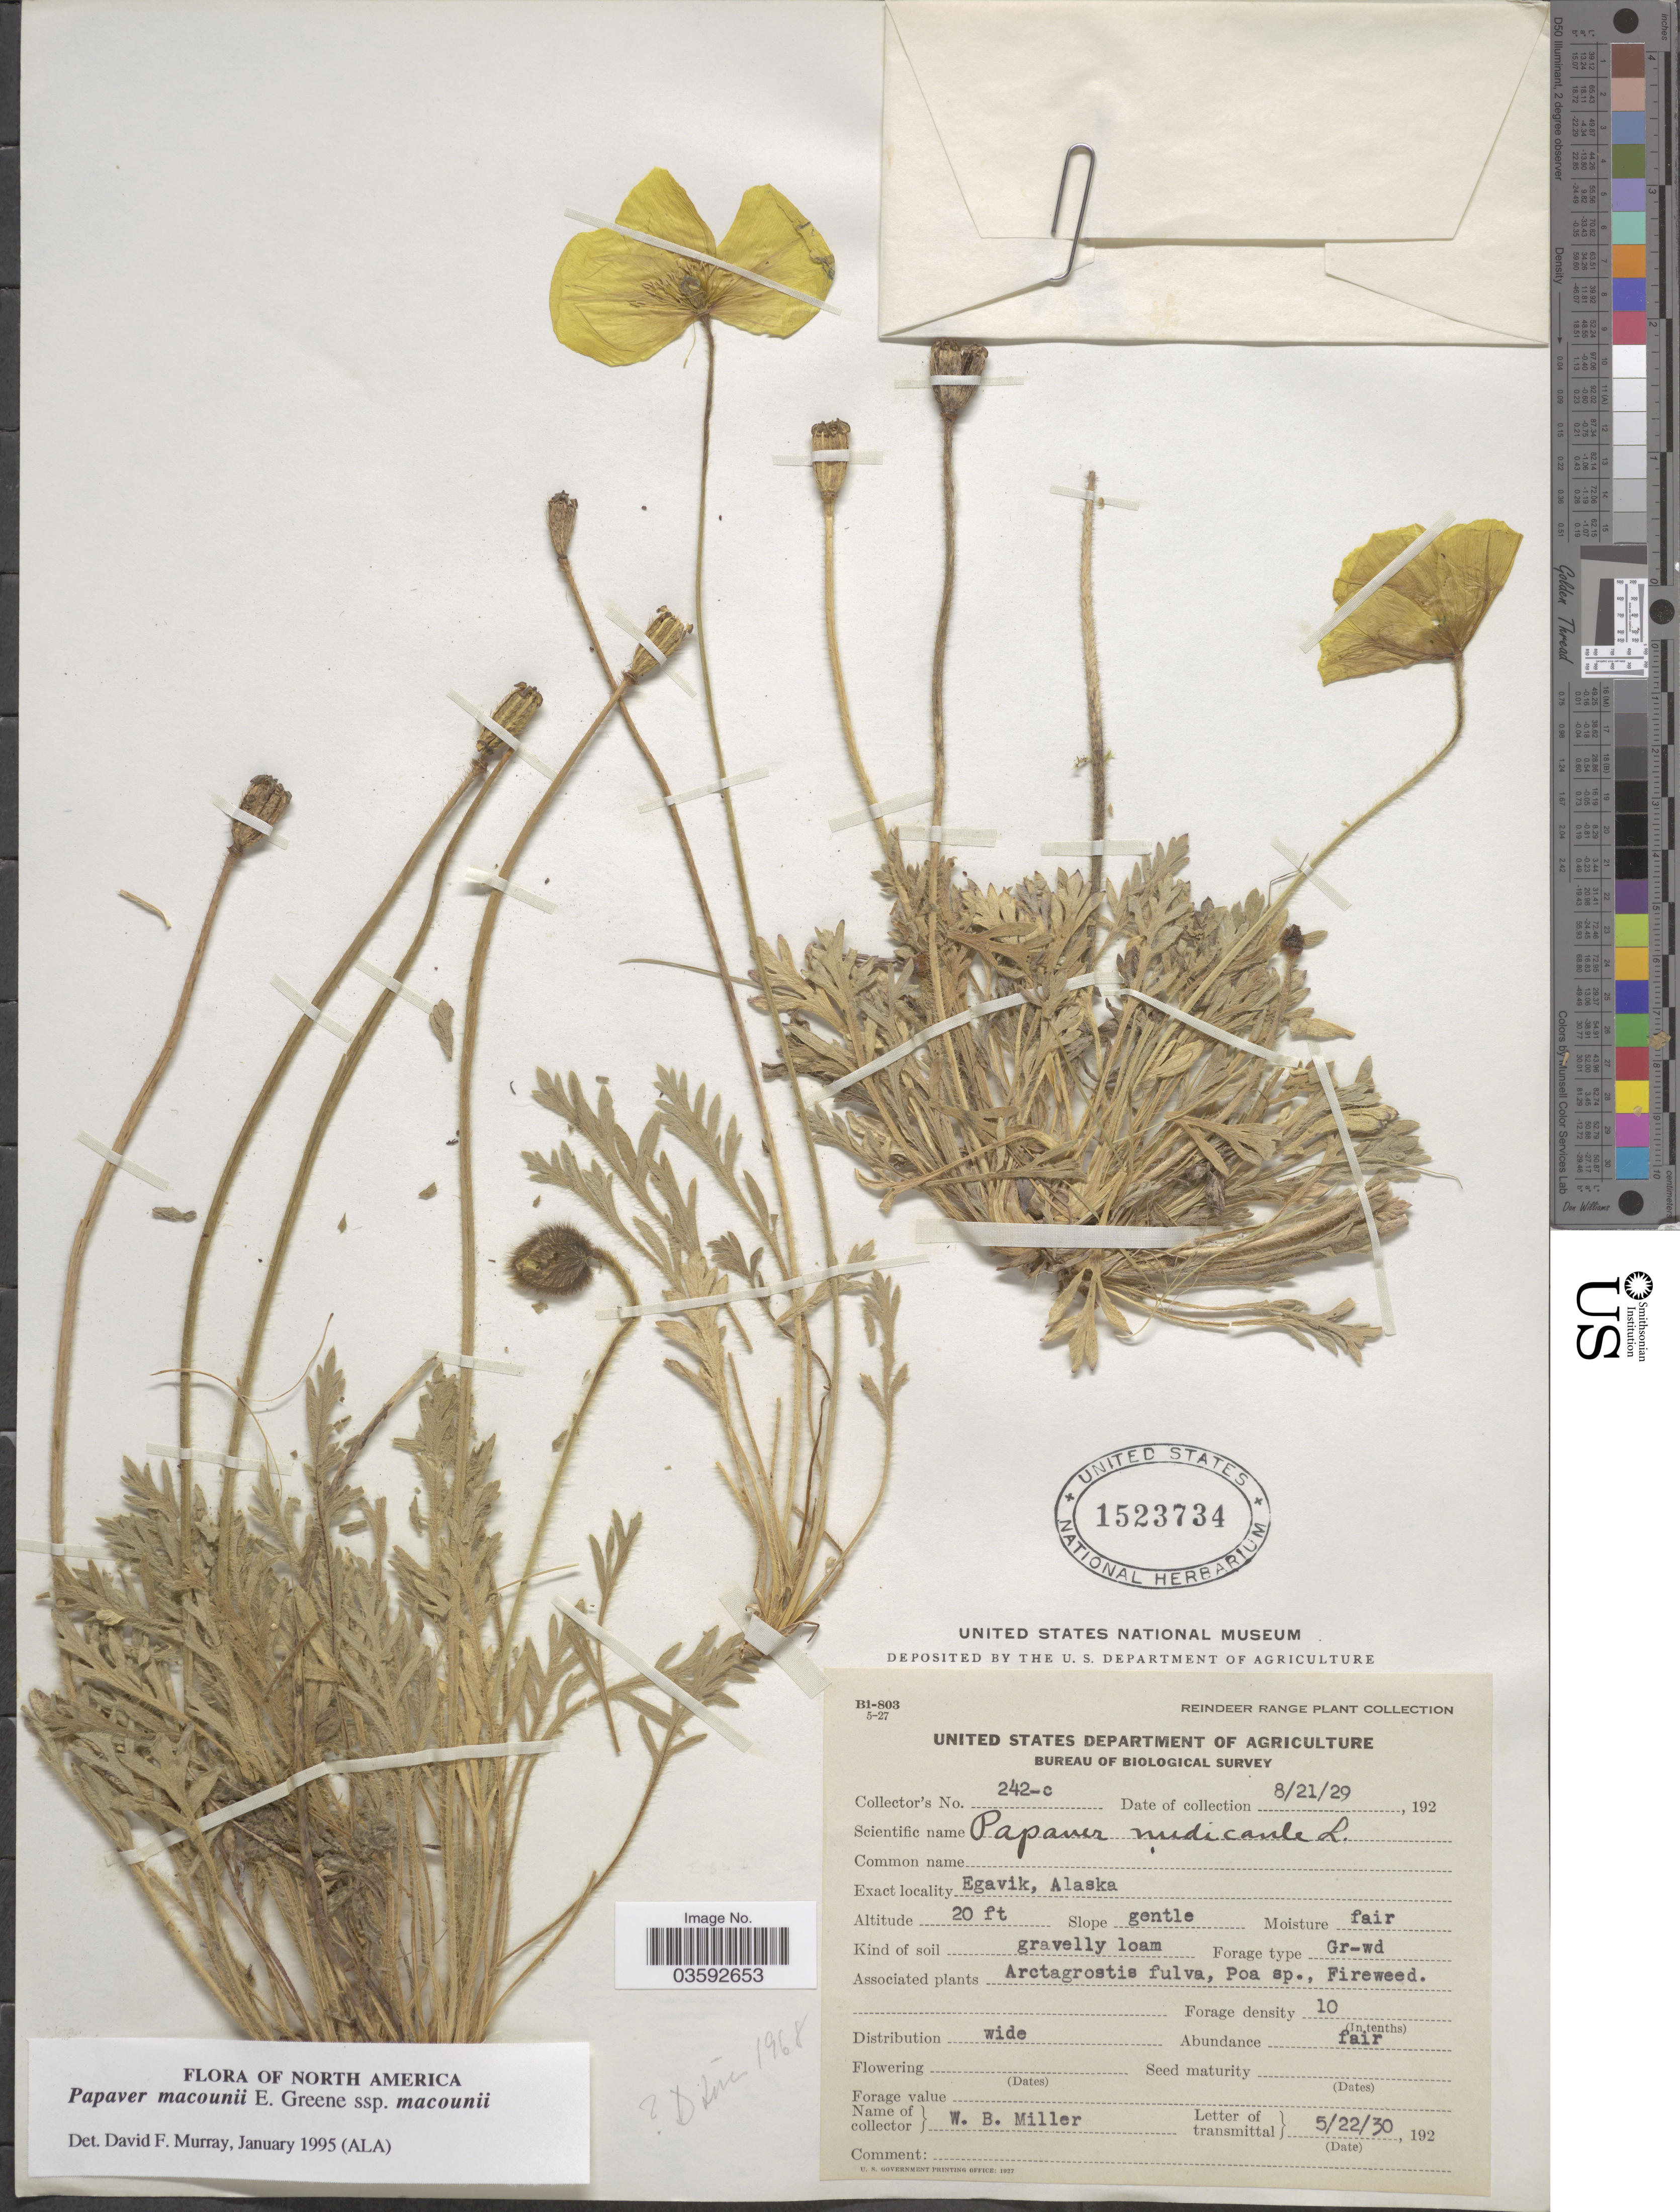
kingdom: Plantae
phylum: Tracheophyta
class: Magnoliopsida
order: Ranunculales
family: Papaveraceae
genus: Papaver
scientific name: Papaver macounii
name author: Greene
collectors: W. Miller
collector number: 242-c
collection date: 1929-08-21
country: United States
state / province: Alaska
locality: Agavik.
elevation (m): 6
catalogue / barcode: US 1523734